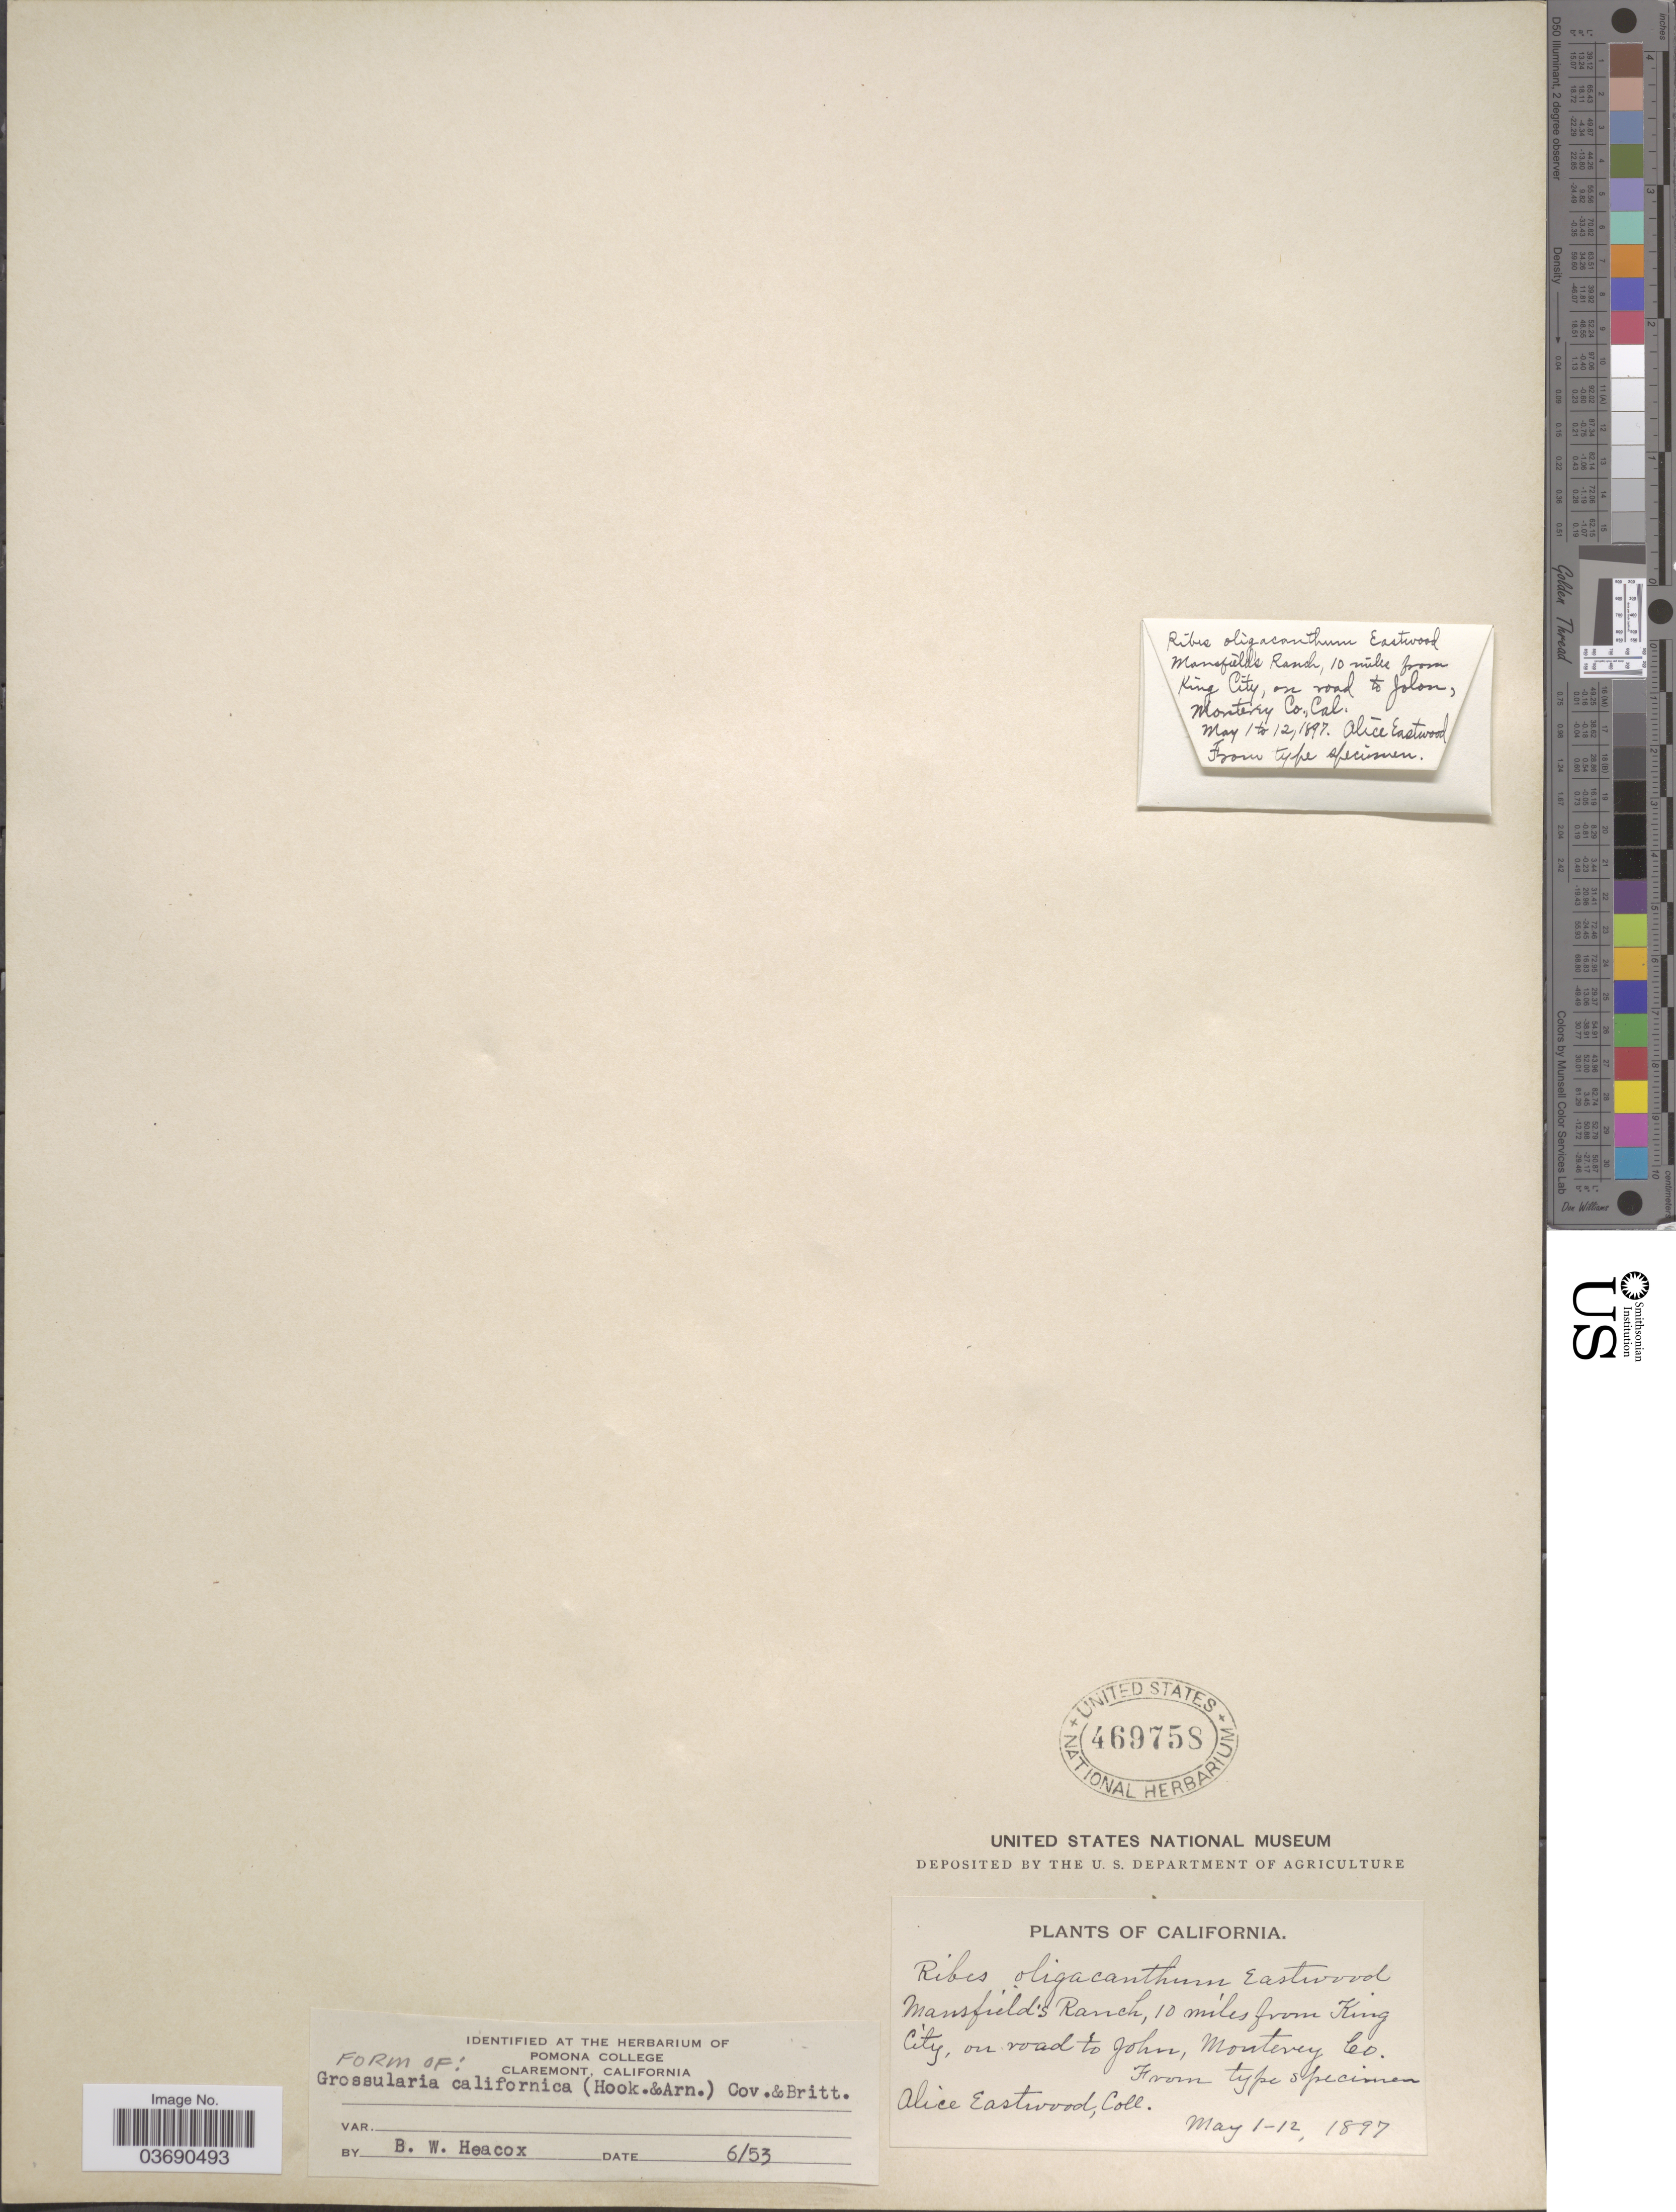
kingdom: Plantae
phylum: Tracheophyta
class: Magnoliopsida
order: Saxifragales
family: Grossulariaceae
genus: Ribes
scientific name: Ribes californicum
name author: Hook. & Arn.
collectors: A. Eastwood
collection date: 1897-05-01/1897-05-12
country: United States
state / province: California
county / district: Monterey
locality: Mansfield's Ranch, 10 miles from King City, on road to Jolon, Monterey Co.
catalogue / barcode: US 469758